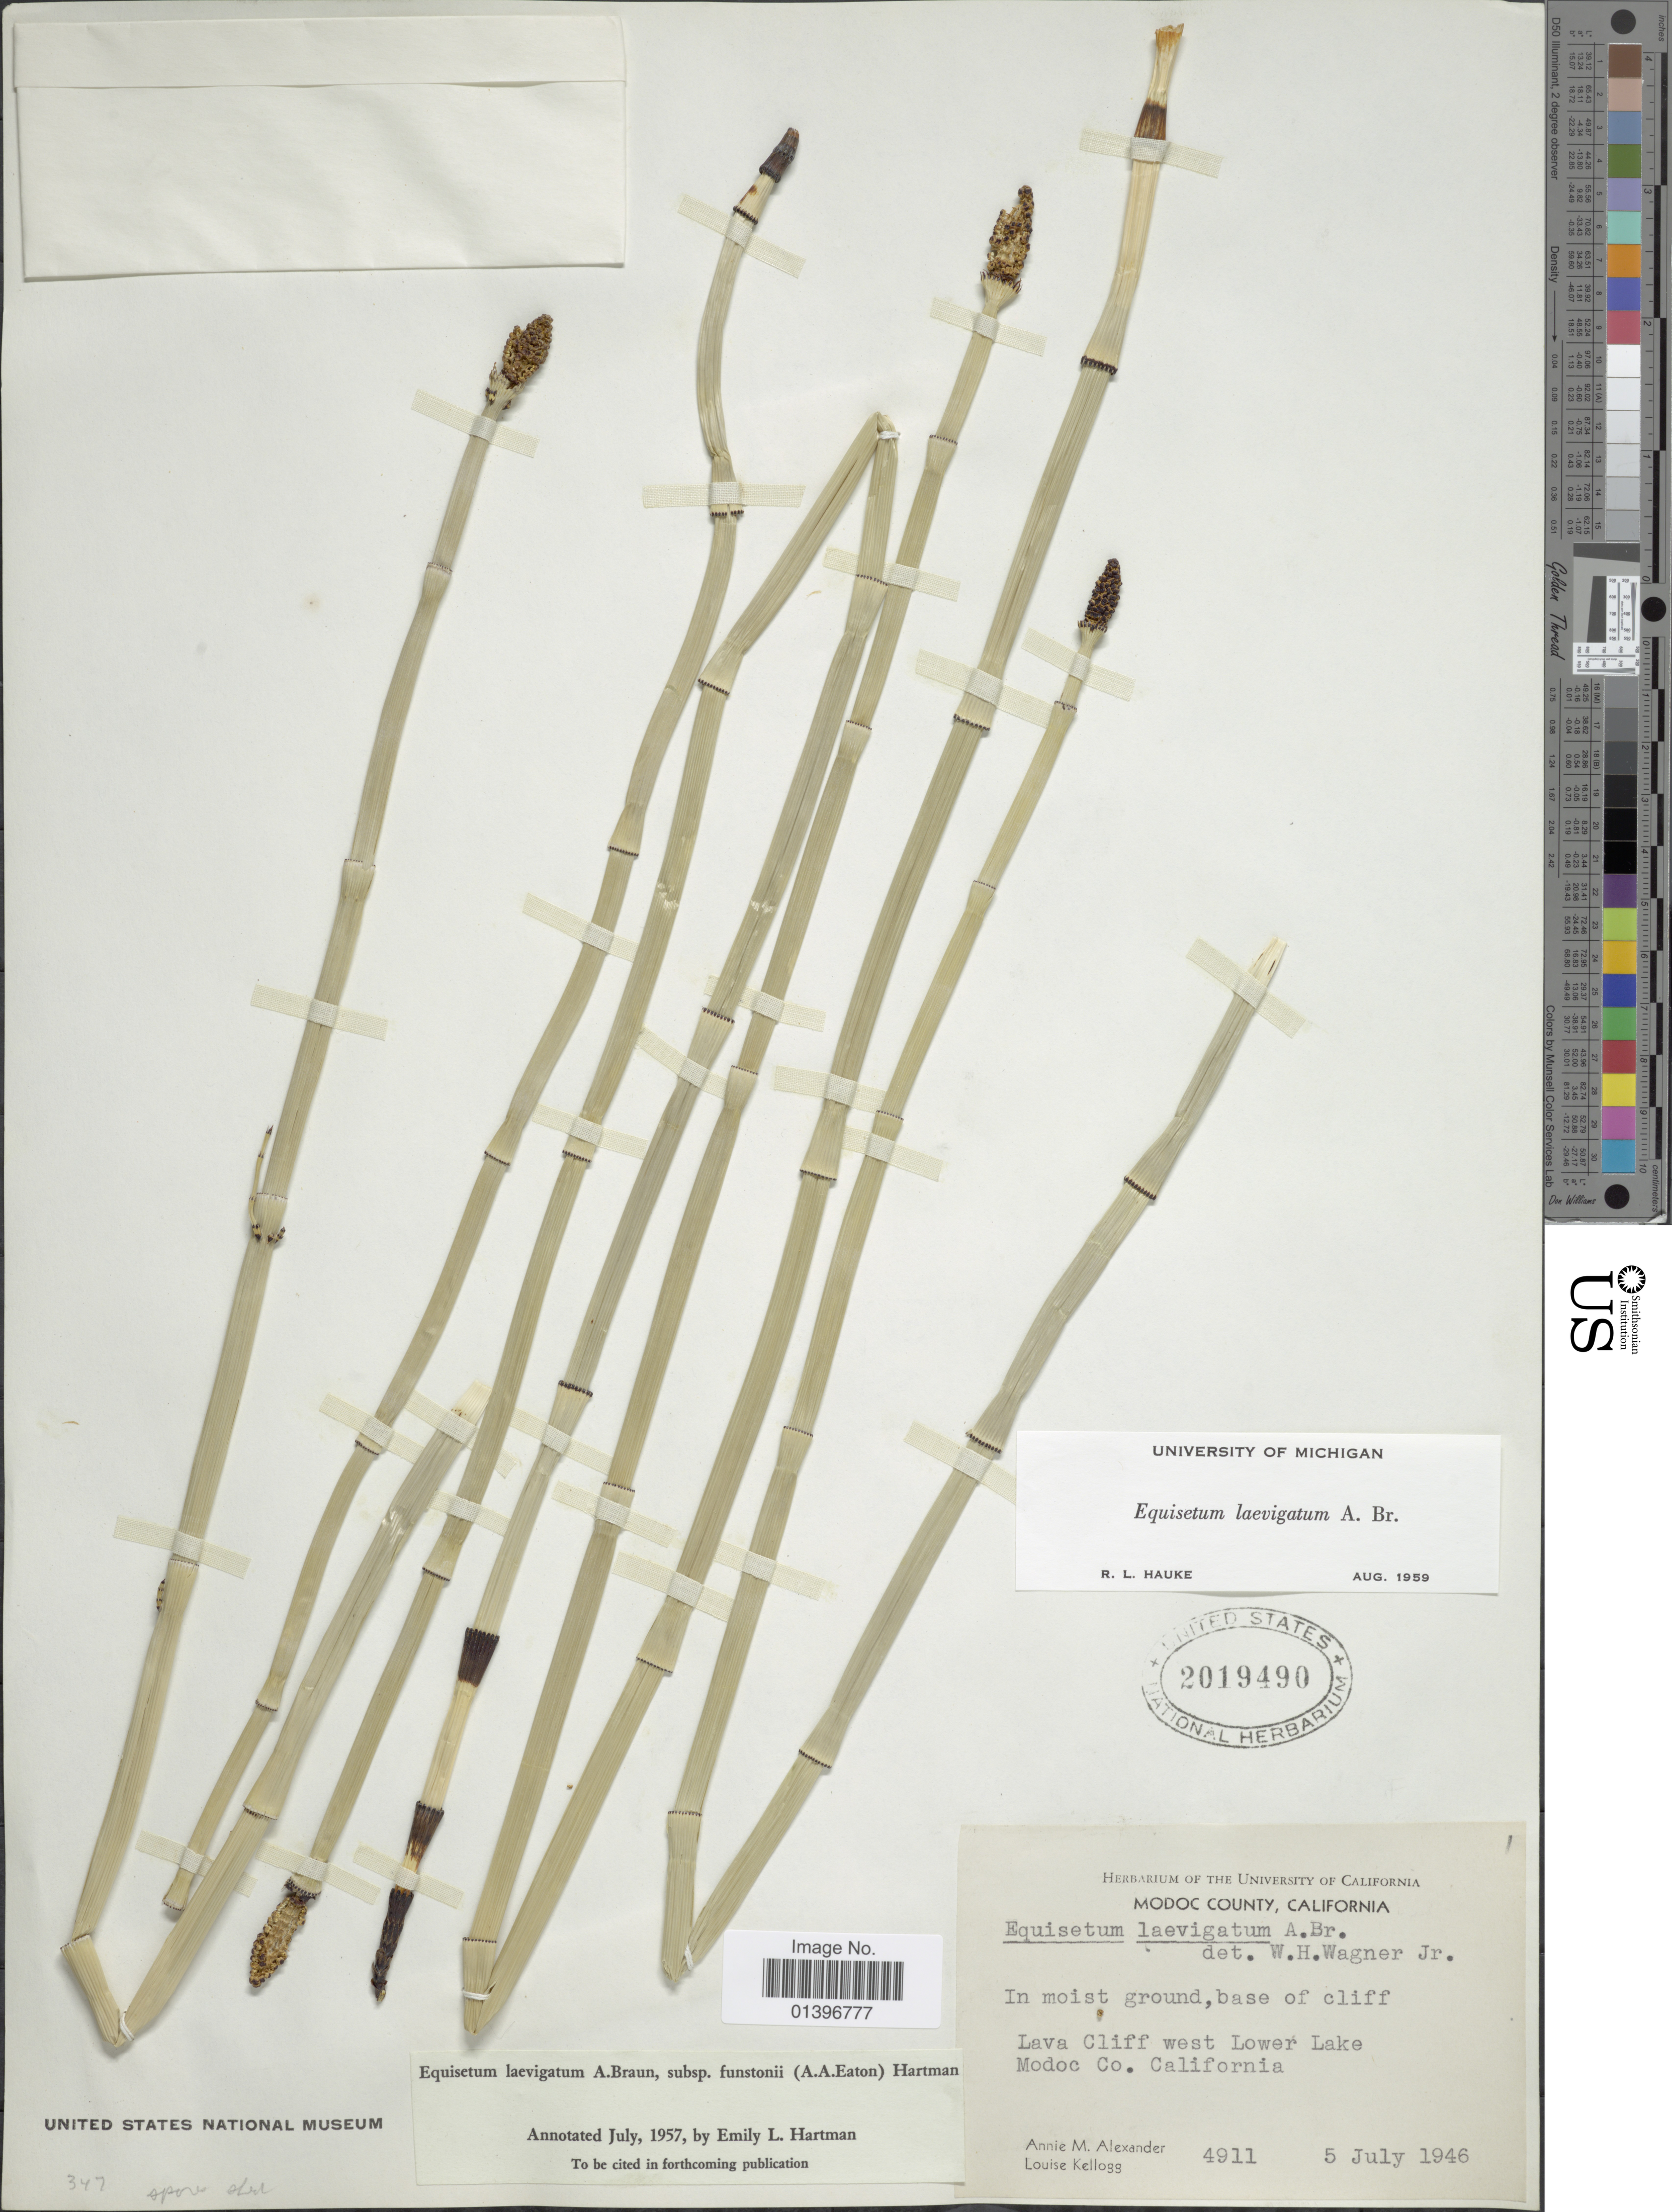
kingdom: Plantae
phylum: Tracheophyta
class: Polypodiopsida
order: Equisetales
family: Equisetaceae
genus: Equisetum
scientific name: Equisetum laevigatum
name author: A. Braun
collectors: A. M. Alexander & L. Kellogg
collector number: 4911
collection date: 1946-07-05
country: United States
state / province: California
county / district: Modoc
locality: Modoc County. Lava Cliff west Lower Lake Modoc Co.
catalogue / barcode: US 2019490